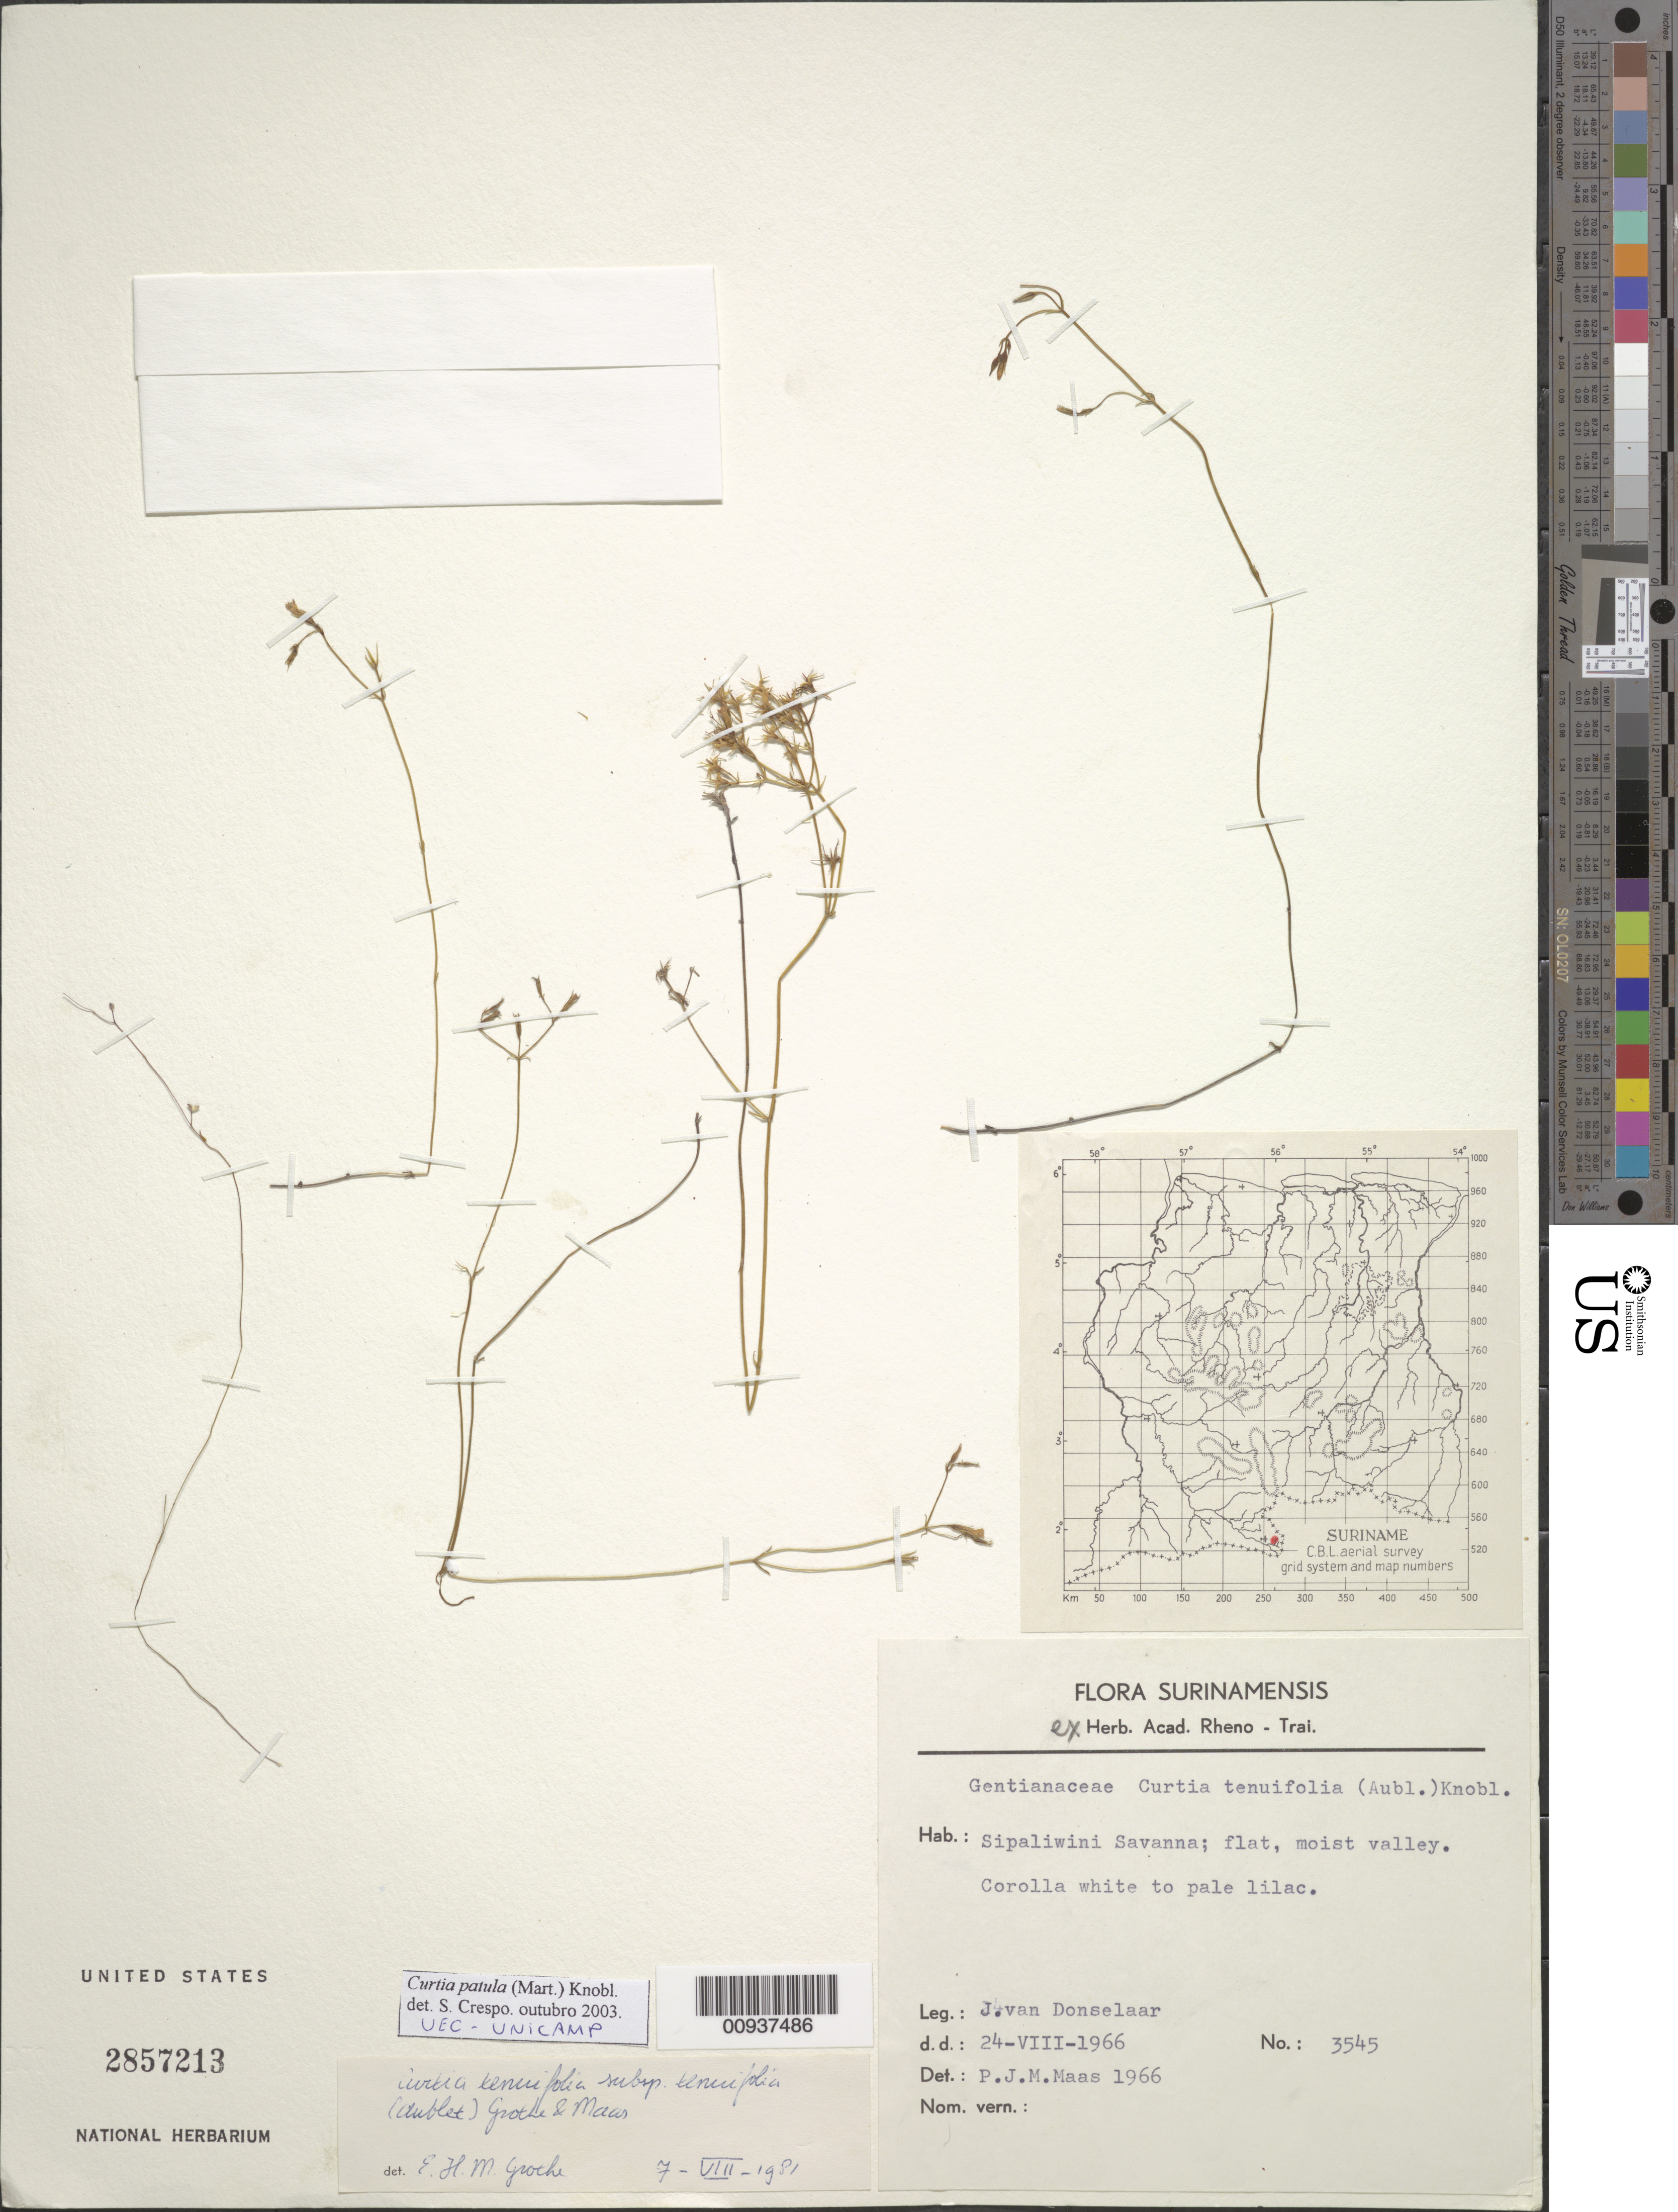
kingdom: Plantae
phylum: Tracheophyta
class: Magnoliopsida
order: Gentianales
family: Gentianaceae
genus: Curtia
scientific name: Curtia patula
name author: (Mart.) Knobl.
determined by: Crespo, Susana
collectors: J. Donselaar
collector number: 3545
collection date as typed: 24-Aug-66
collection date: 1966-08-24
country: Suriname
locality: Sipaliwini Savanna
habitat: Flat, moist valley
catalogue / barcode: US 2857213